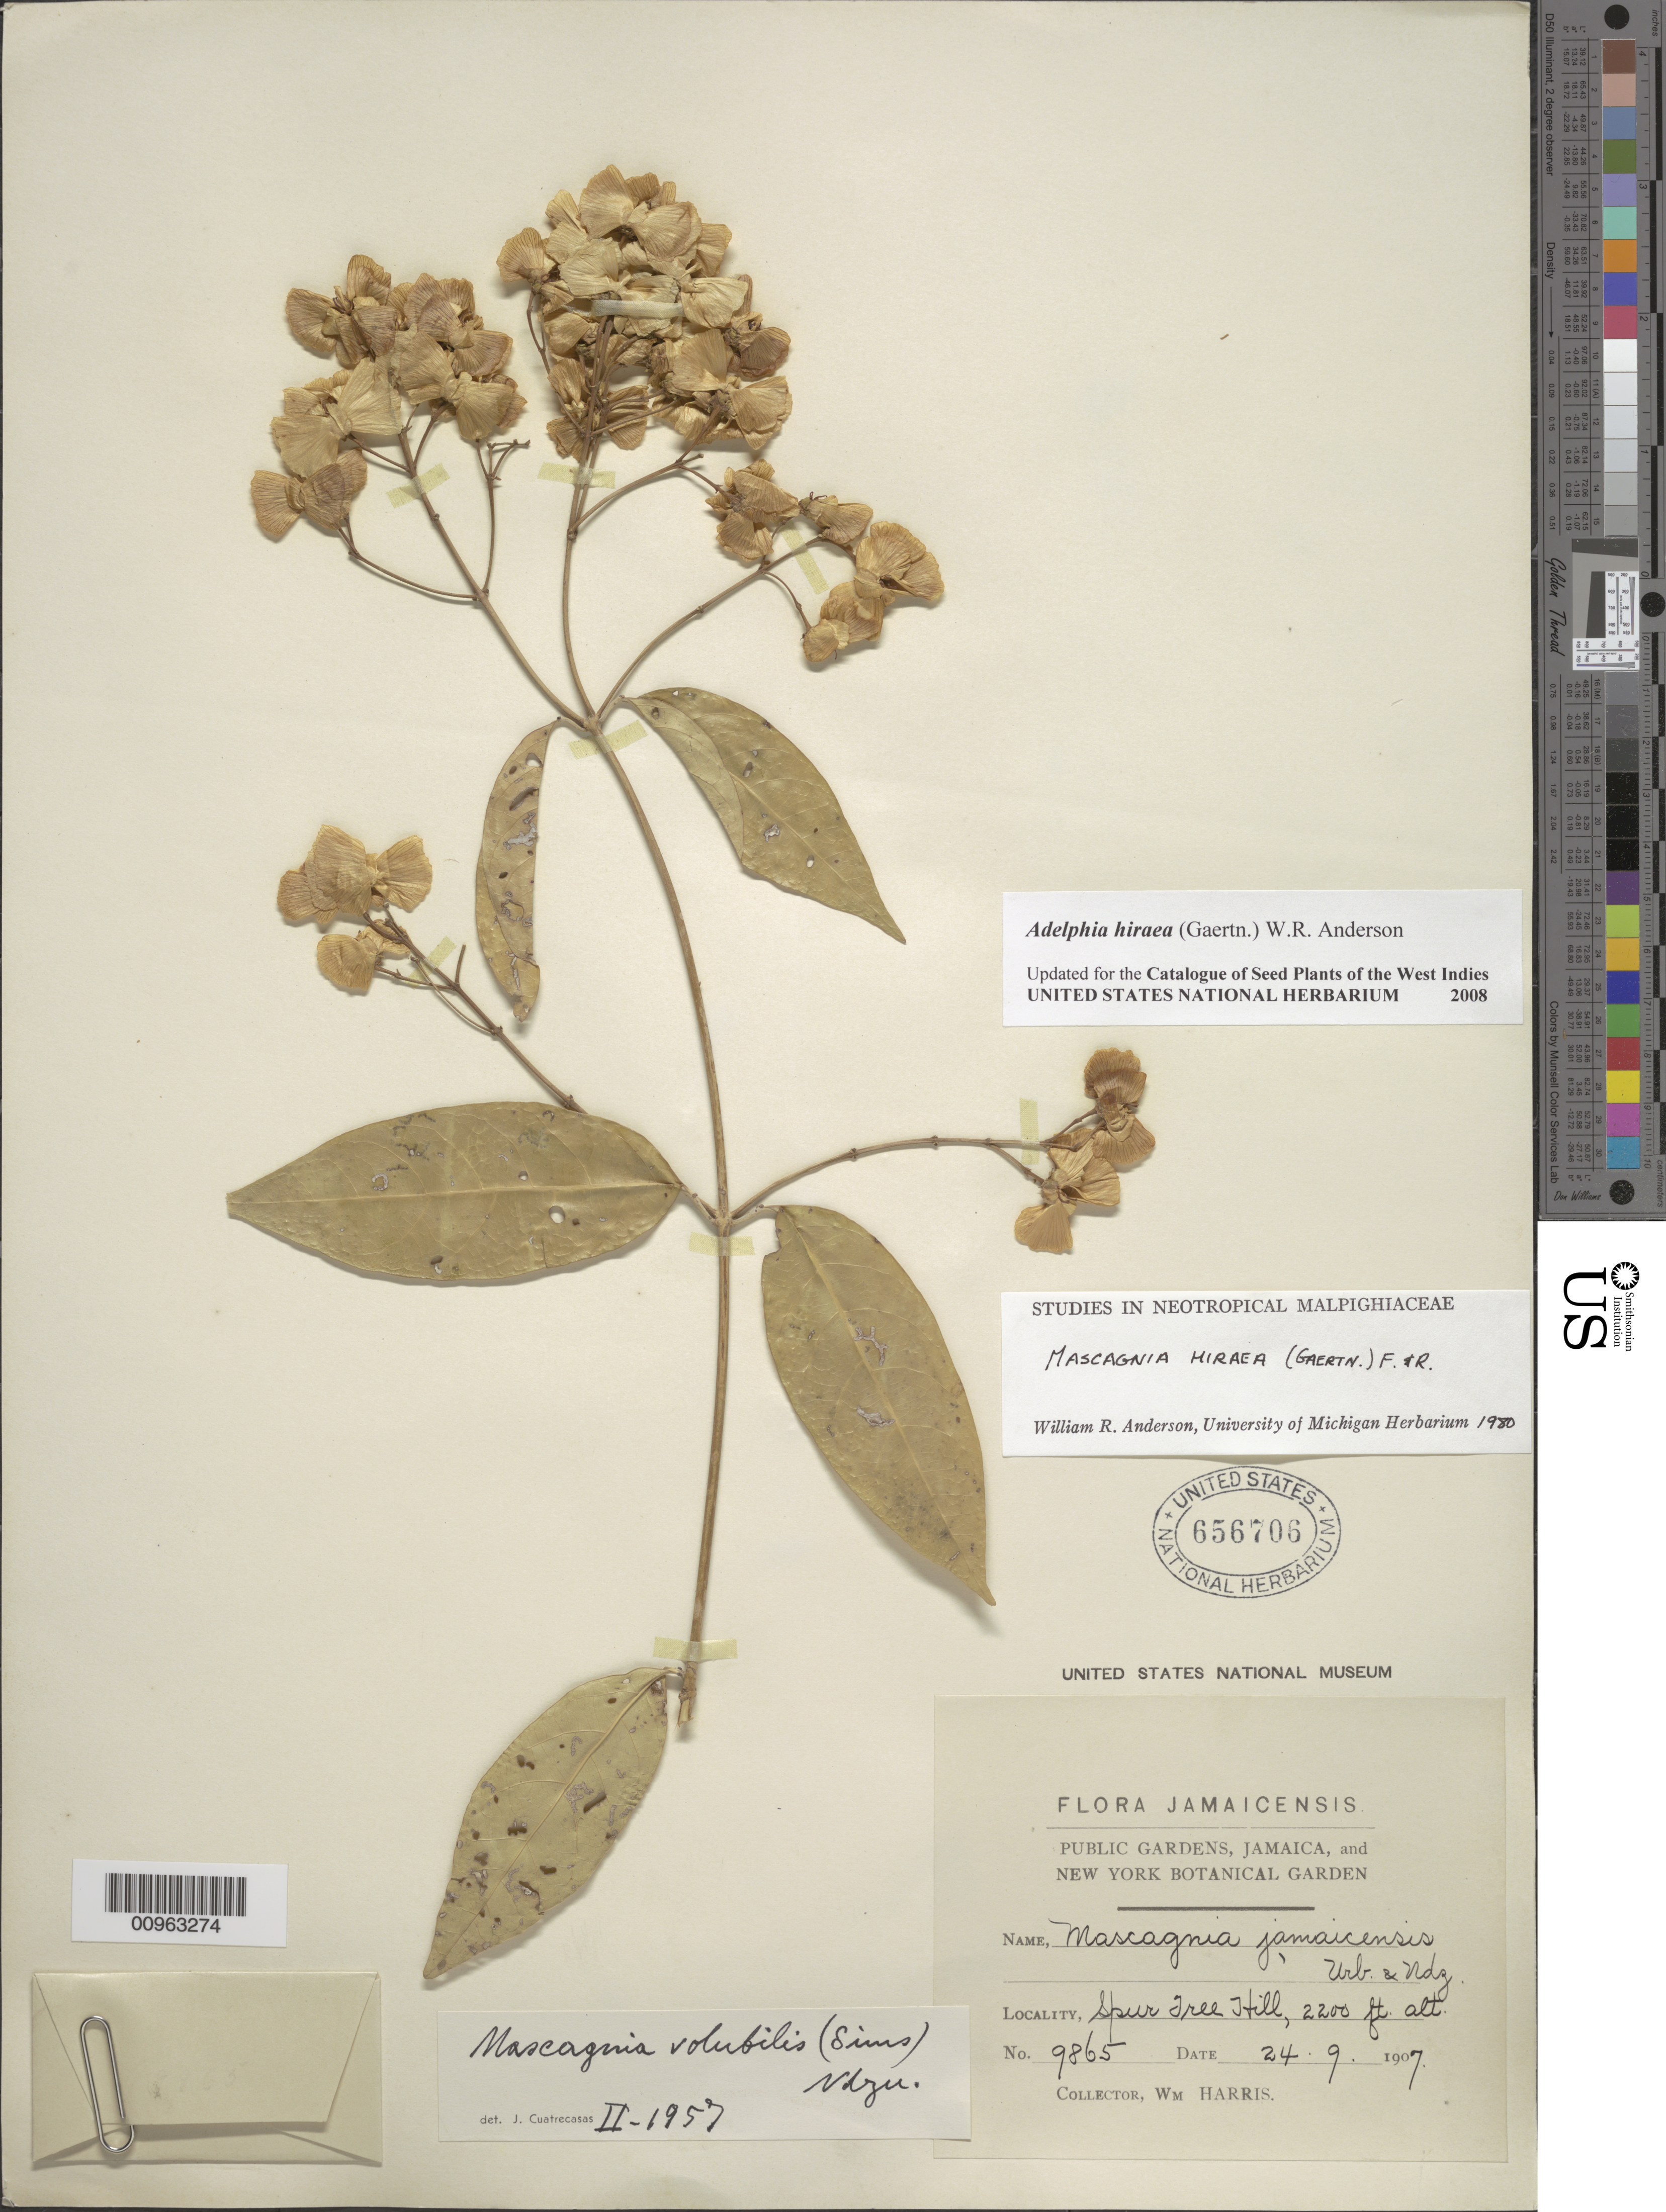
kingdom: Plantae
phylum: Tracheophyta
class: Magnoliopsida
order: Malpighiales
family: Malpighiaceae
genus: Adelphia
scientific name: Adelphia hiraea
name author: (Gaertn.) W.R. Anderson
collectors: W. H. Harris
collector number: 9865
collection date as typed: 24 Sep 1907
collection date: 1907-09-24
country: Jamaica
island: Jamaica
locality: Spur Tree Hill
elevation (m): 671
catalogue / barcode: US 656706